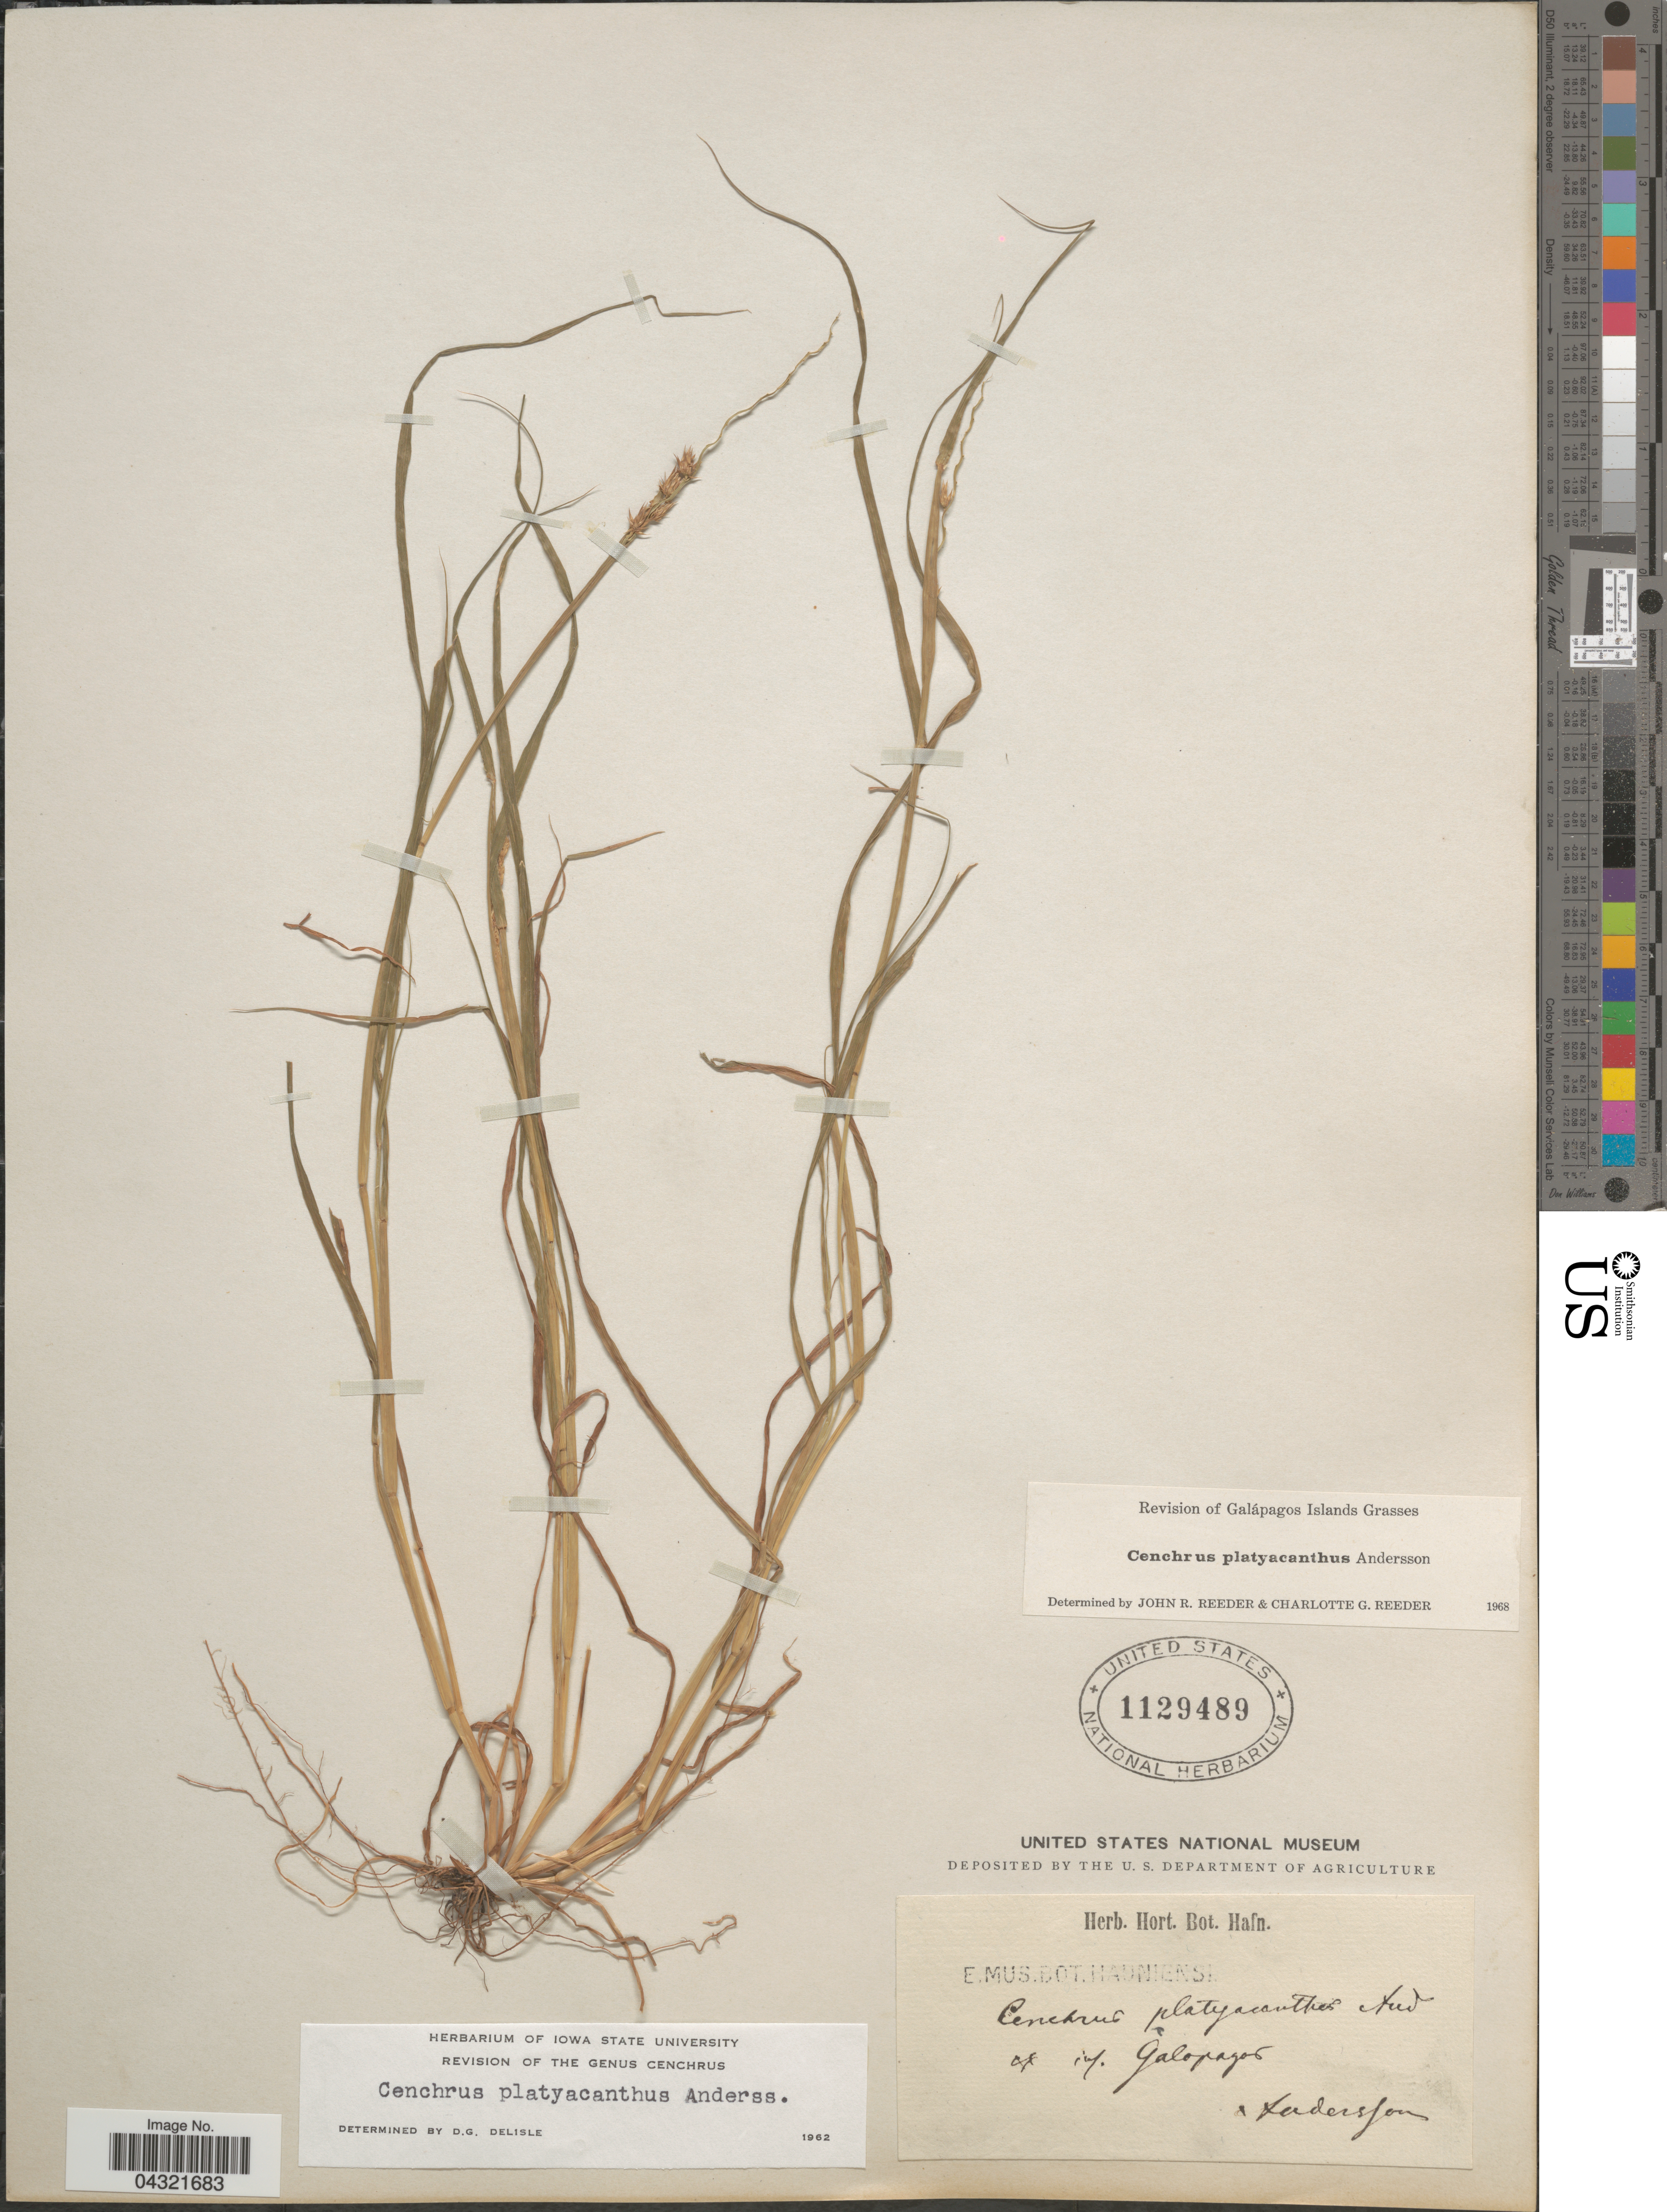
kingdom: Plantae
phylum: Tracheophyta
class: Liliopsida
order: Poales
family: Poaceae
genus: Cenchrus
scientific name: Cenchrus platyacanthus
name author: Andersson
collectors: Andersson, --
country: Ecuador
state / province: Colón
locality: Ins. Galapagos.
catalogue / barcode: US 1129489